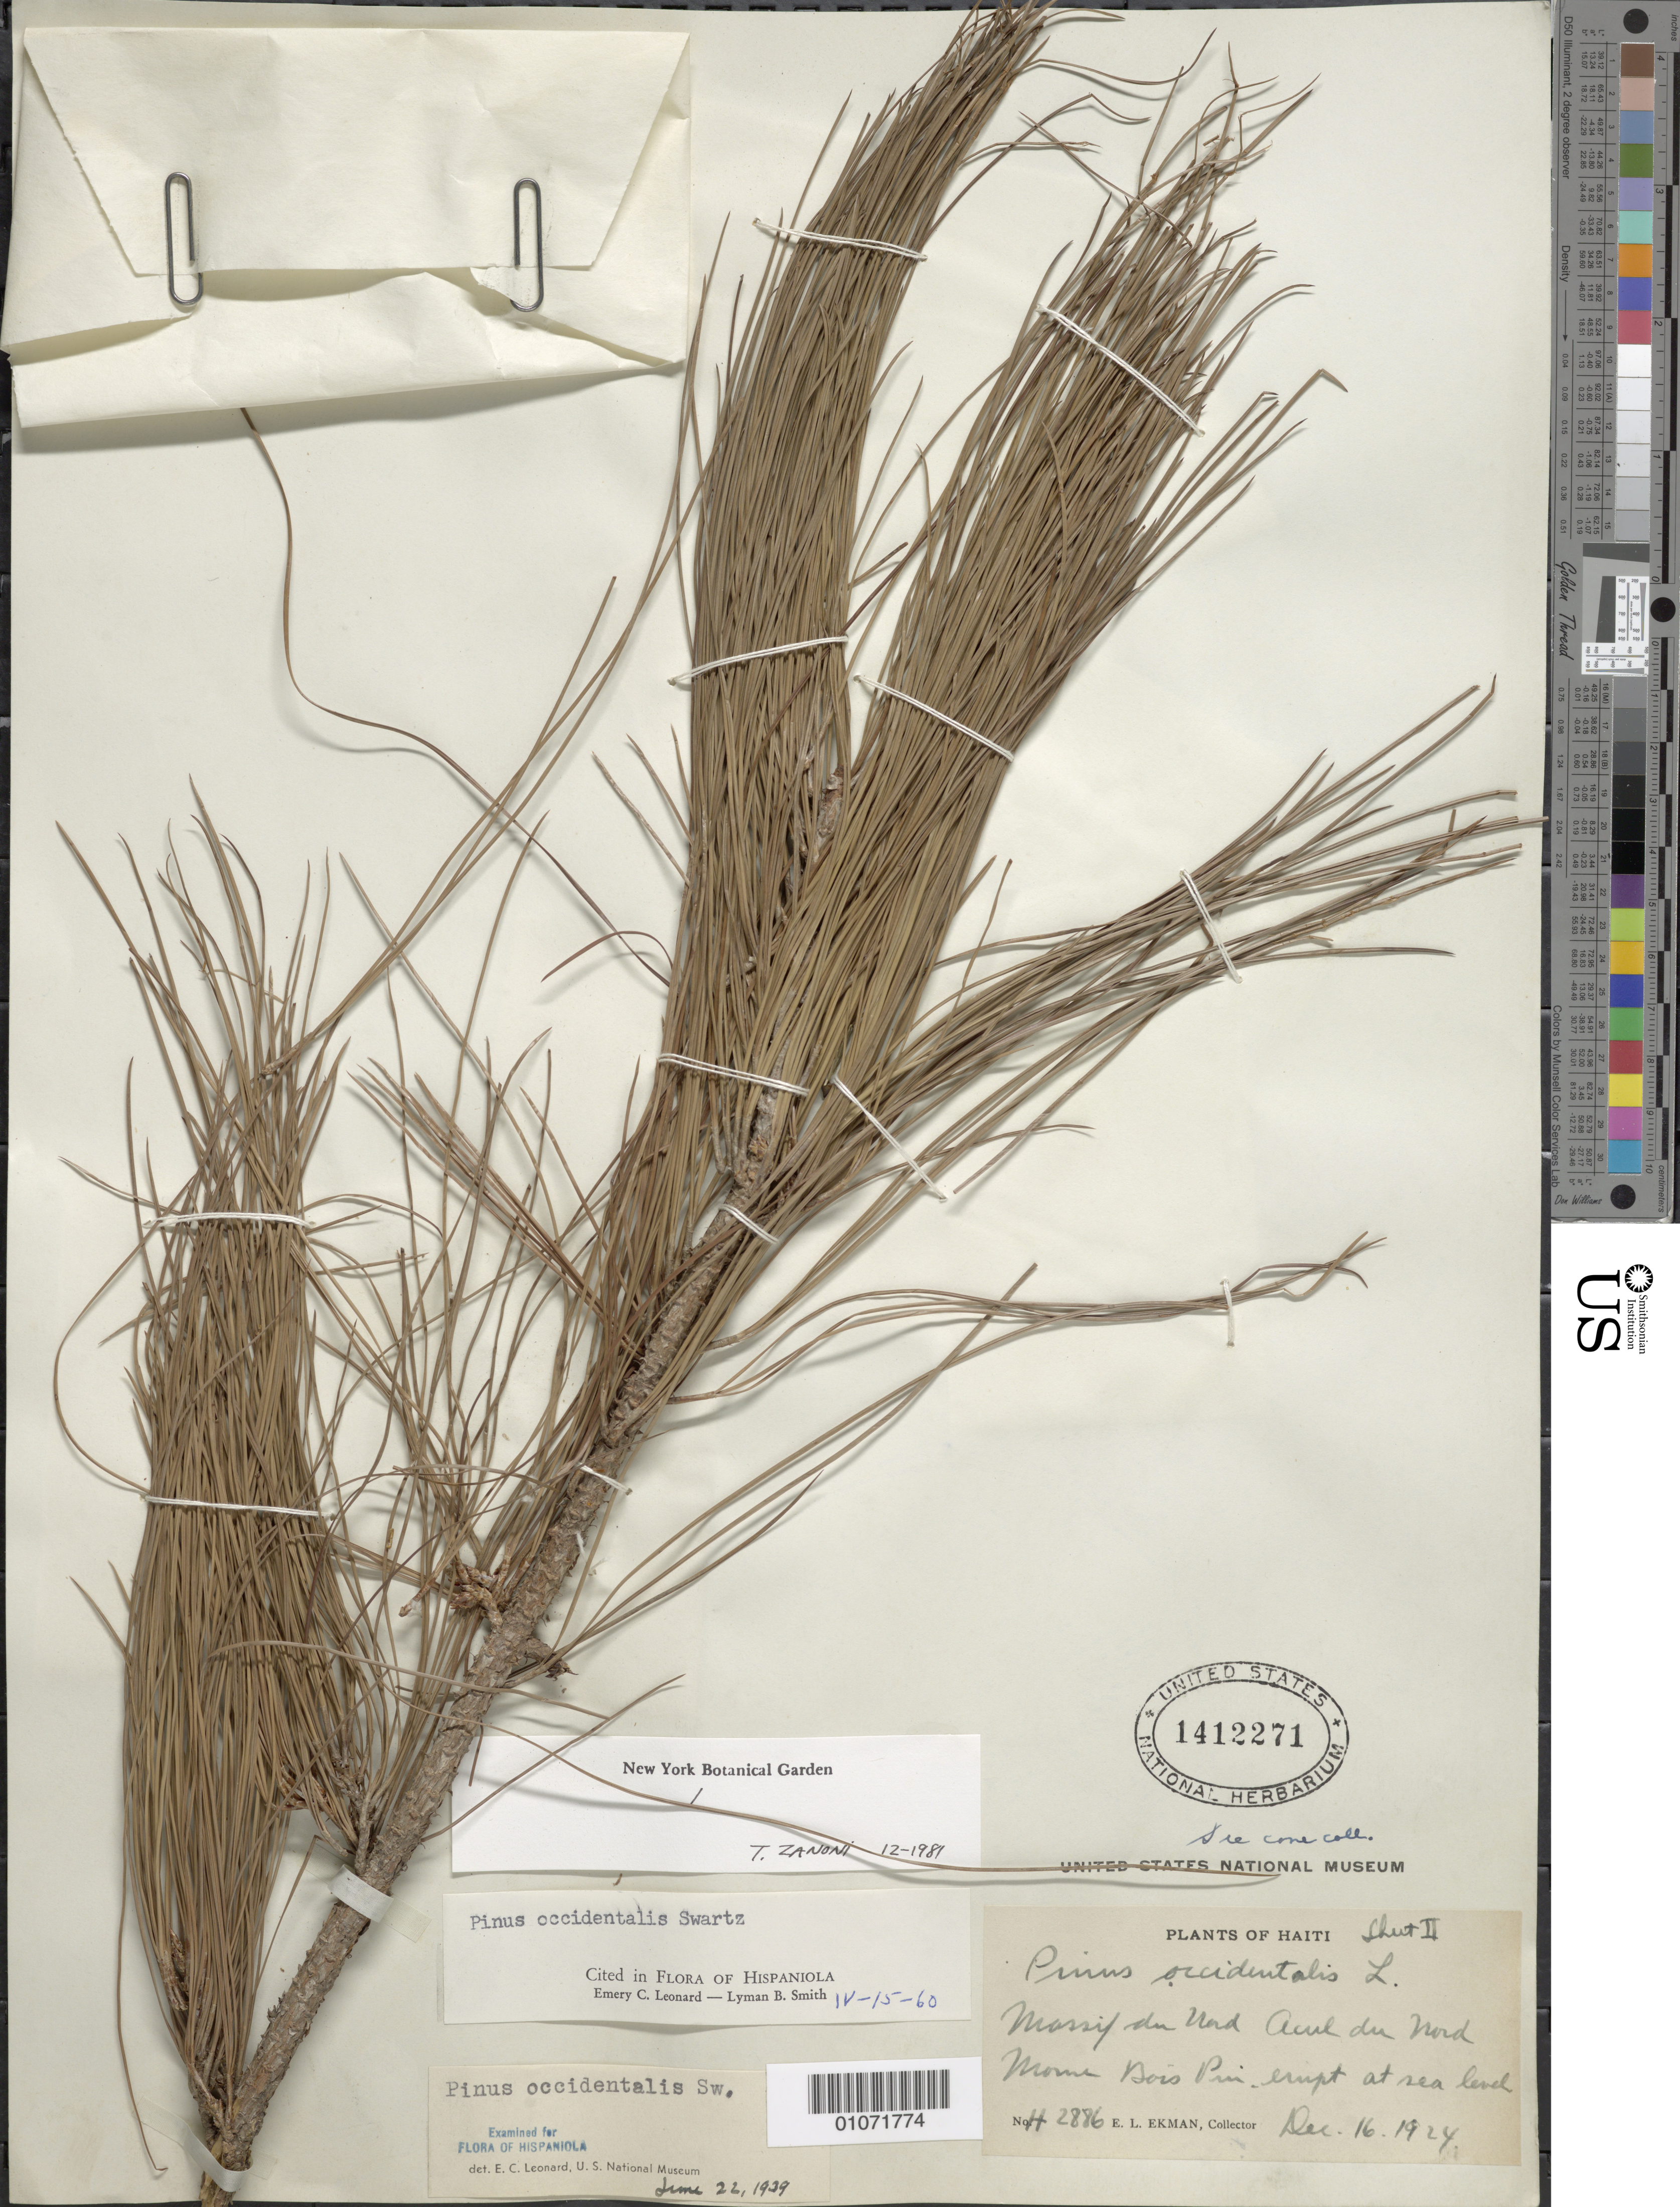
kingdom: Plantae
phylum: Tracheophyta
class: Pinopsida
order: Pinales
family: Pinaceae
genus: Pinus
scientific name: Pinus occidentalis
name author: Sw.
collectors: E. L. Ekman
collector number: H 2886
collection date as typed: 16 Dec 1924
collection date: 1924-12-16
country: Haiti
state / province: Nord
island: Hispaniola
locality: Massif de Nord Auul de Nord Morne bois Pin. Elevation at sea level.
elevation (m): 0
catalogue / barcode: US 1412271